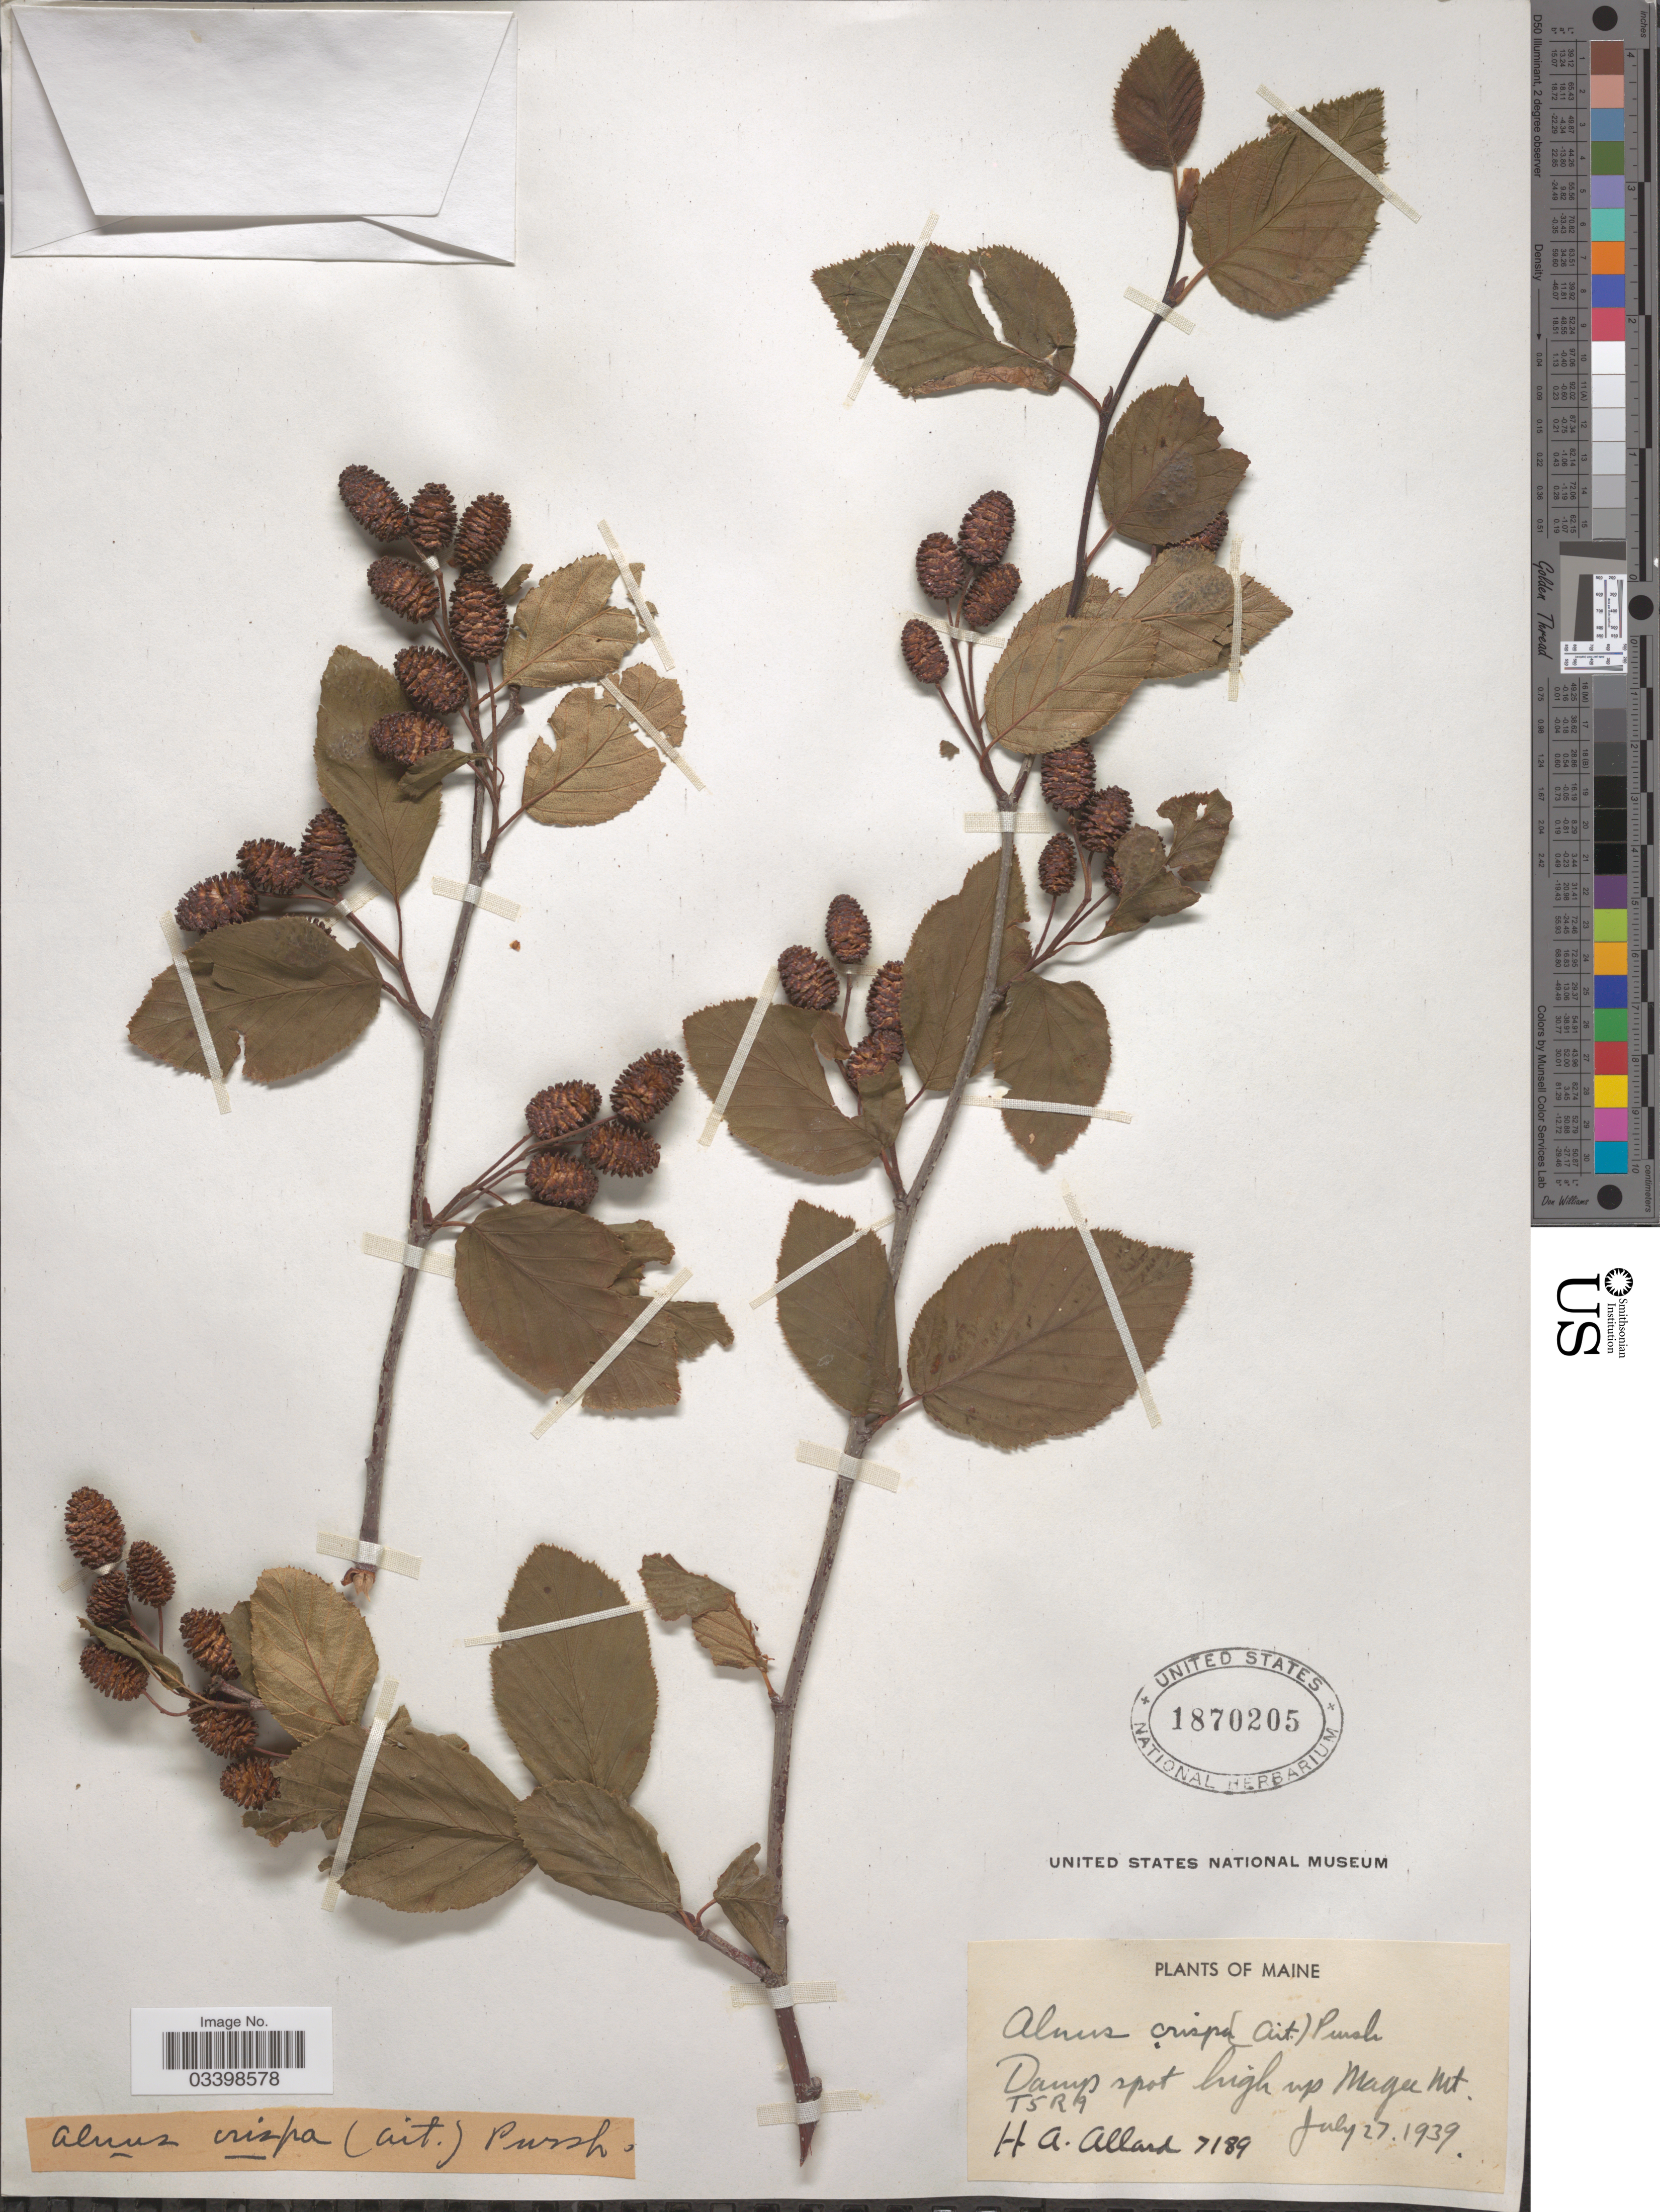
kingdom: Plantae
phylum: Tracheophyta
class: Magnoliopsida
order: Fagales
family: Betulaceae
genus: Alnus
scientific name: Alnus viridis subsp. crispa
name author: (Aiton) Turrill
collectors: H. A. Allard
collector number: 7189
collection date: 1939-07-27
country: United States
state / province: Maine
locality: Damp spot high up Magee Mt. T5 R7.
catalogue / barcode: US 1870205